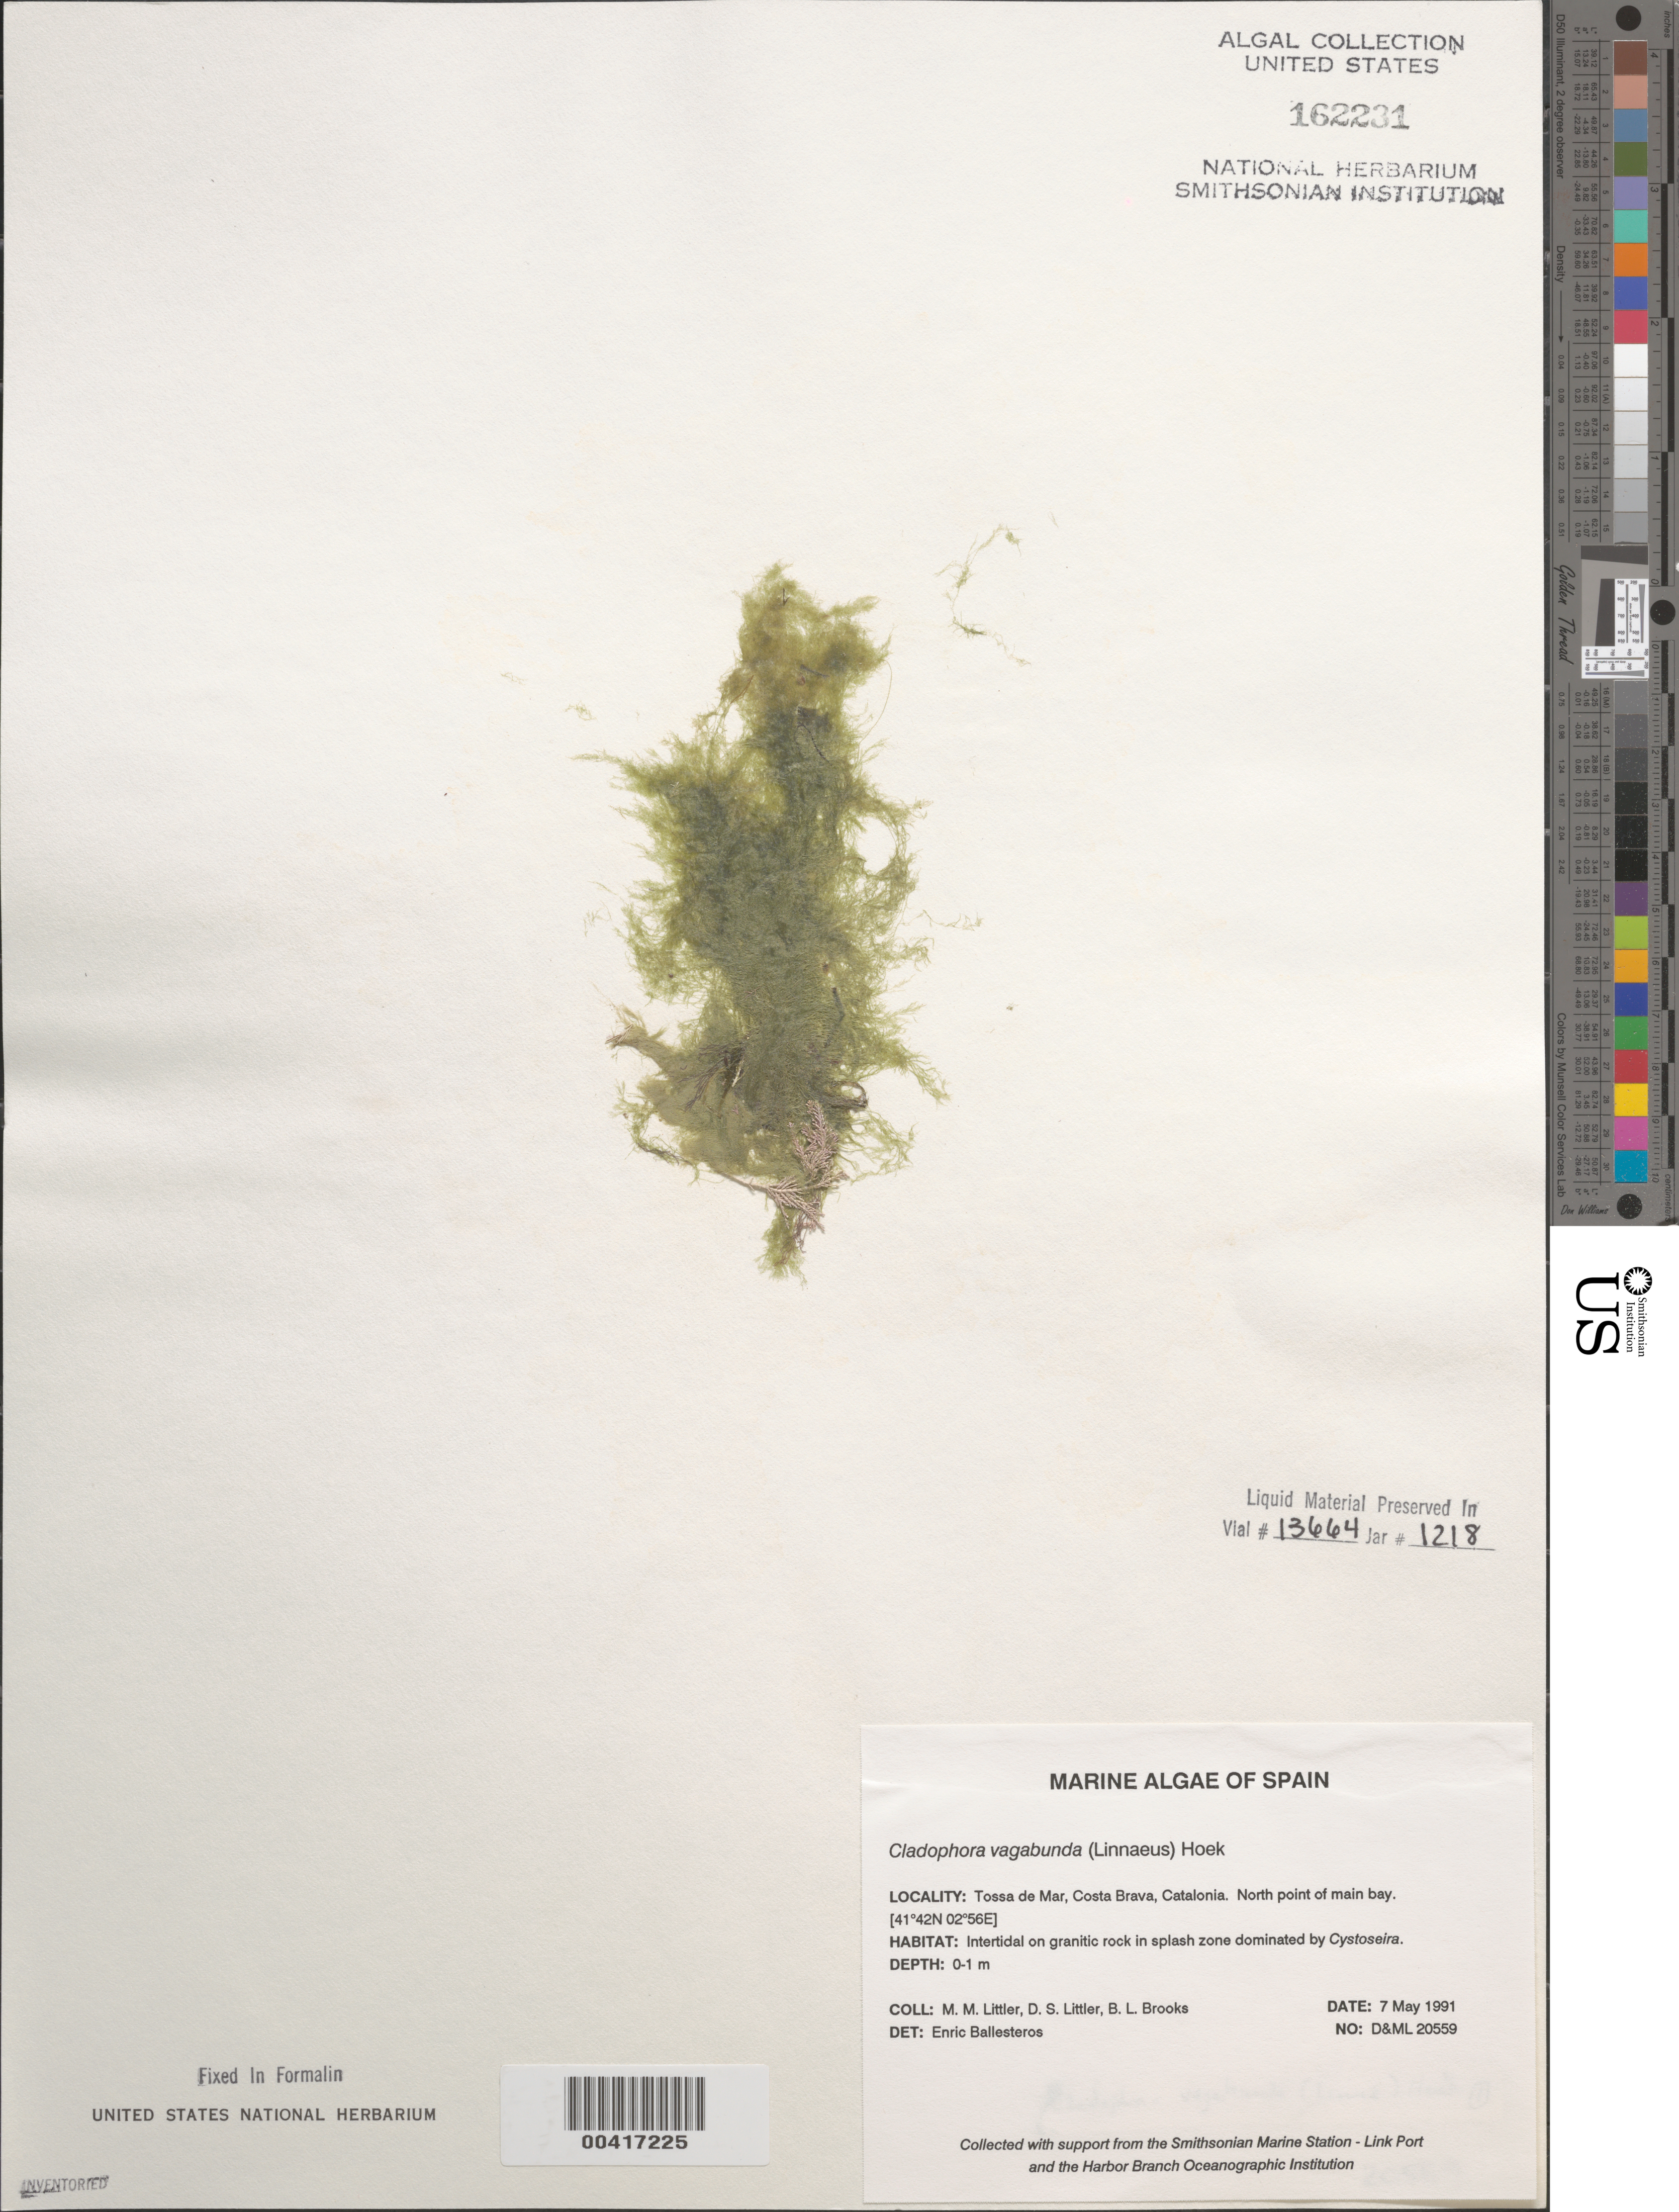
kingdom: Plantae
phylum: Chlorophyta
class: Ulvophyceae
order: Cladophorales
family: Cladophoraceae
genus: Cladophora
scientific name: Cladophora vagabunda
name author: (L.) C. Hoek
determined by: Ballesteros, E.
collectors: M. M. Littler, D. S. Littler & B. Brooks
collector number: D&ML 20559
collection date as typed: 07 May 1991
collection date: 1991-05-07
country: Spain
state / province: Catalunya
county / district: Girona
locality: Tossa de mar, costa brava, catalonia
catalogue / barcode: US 162231